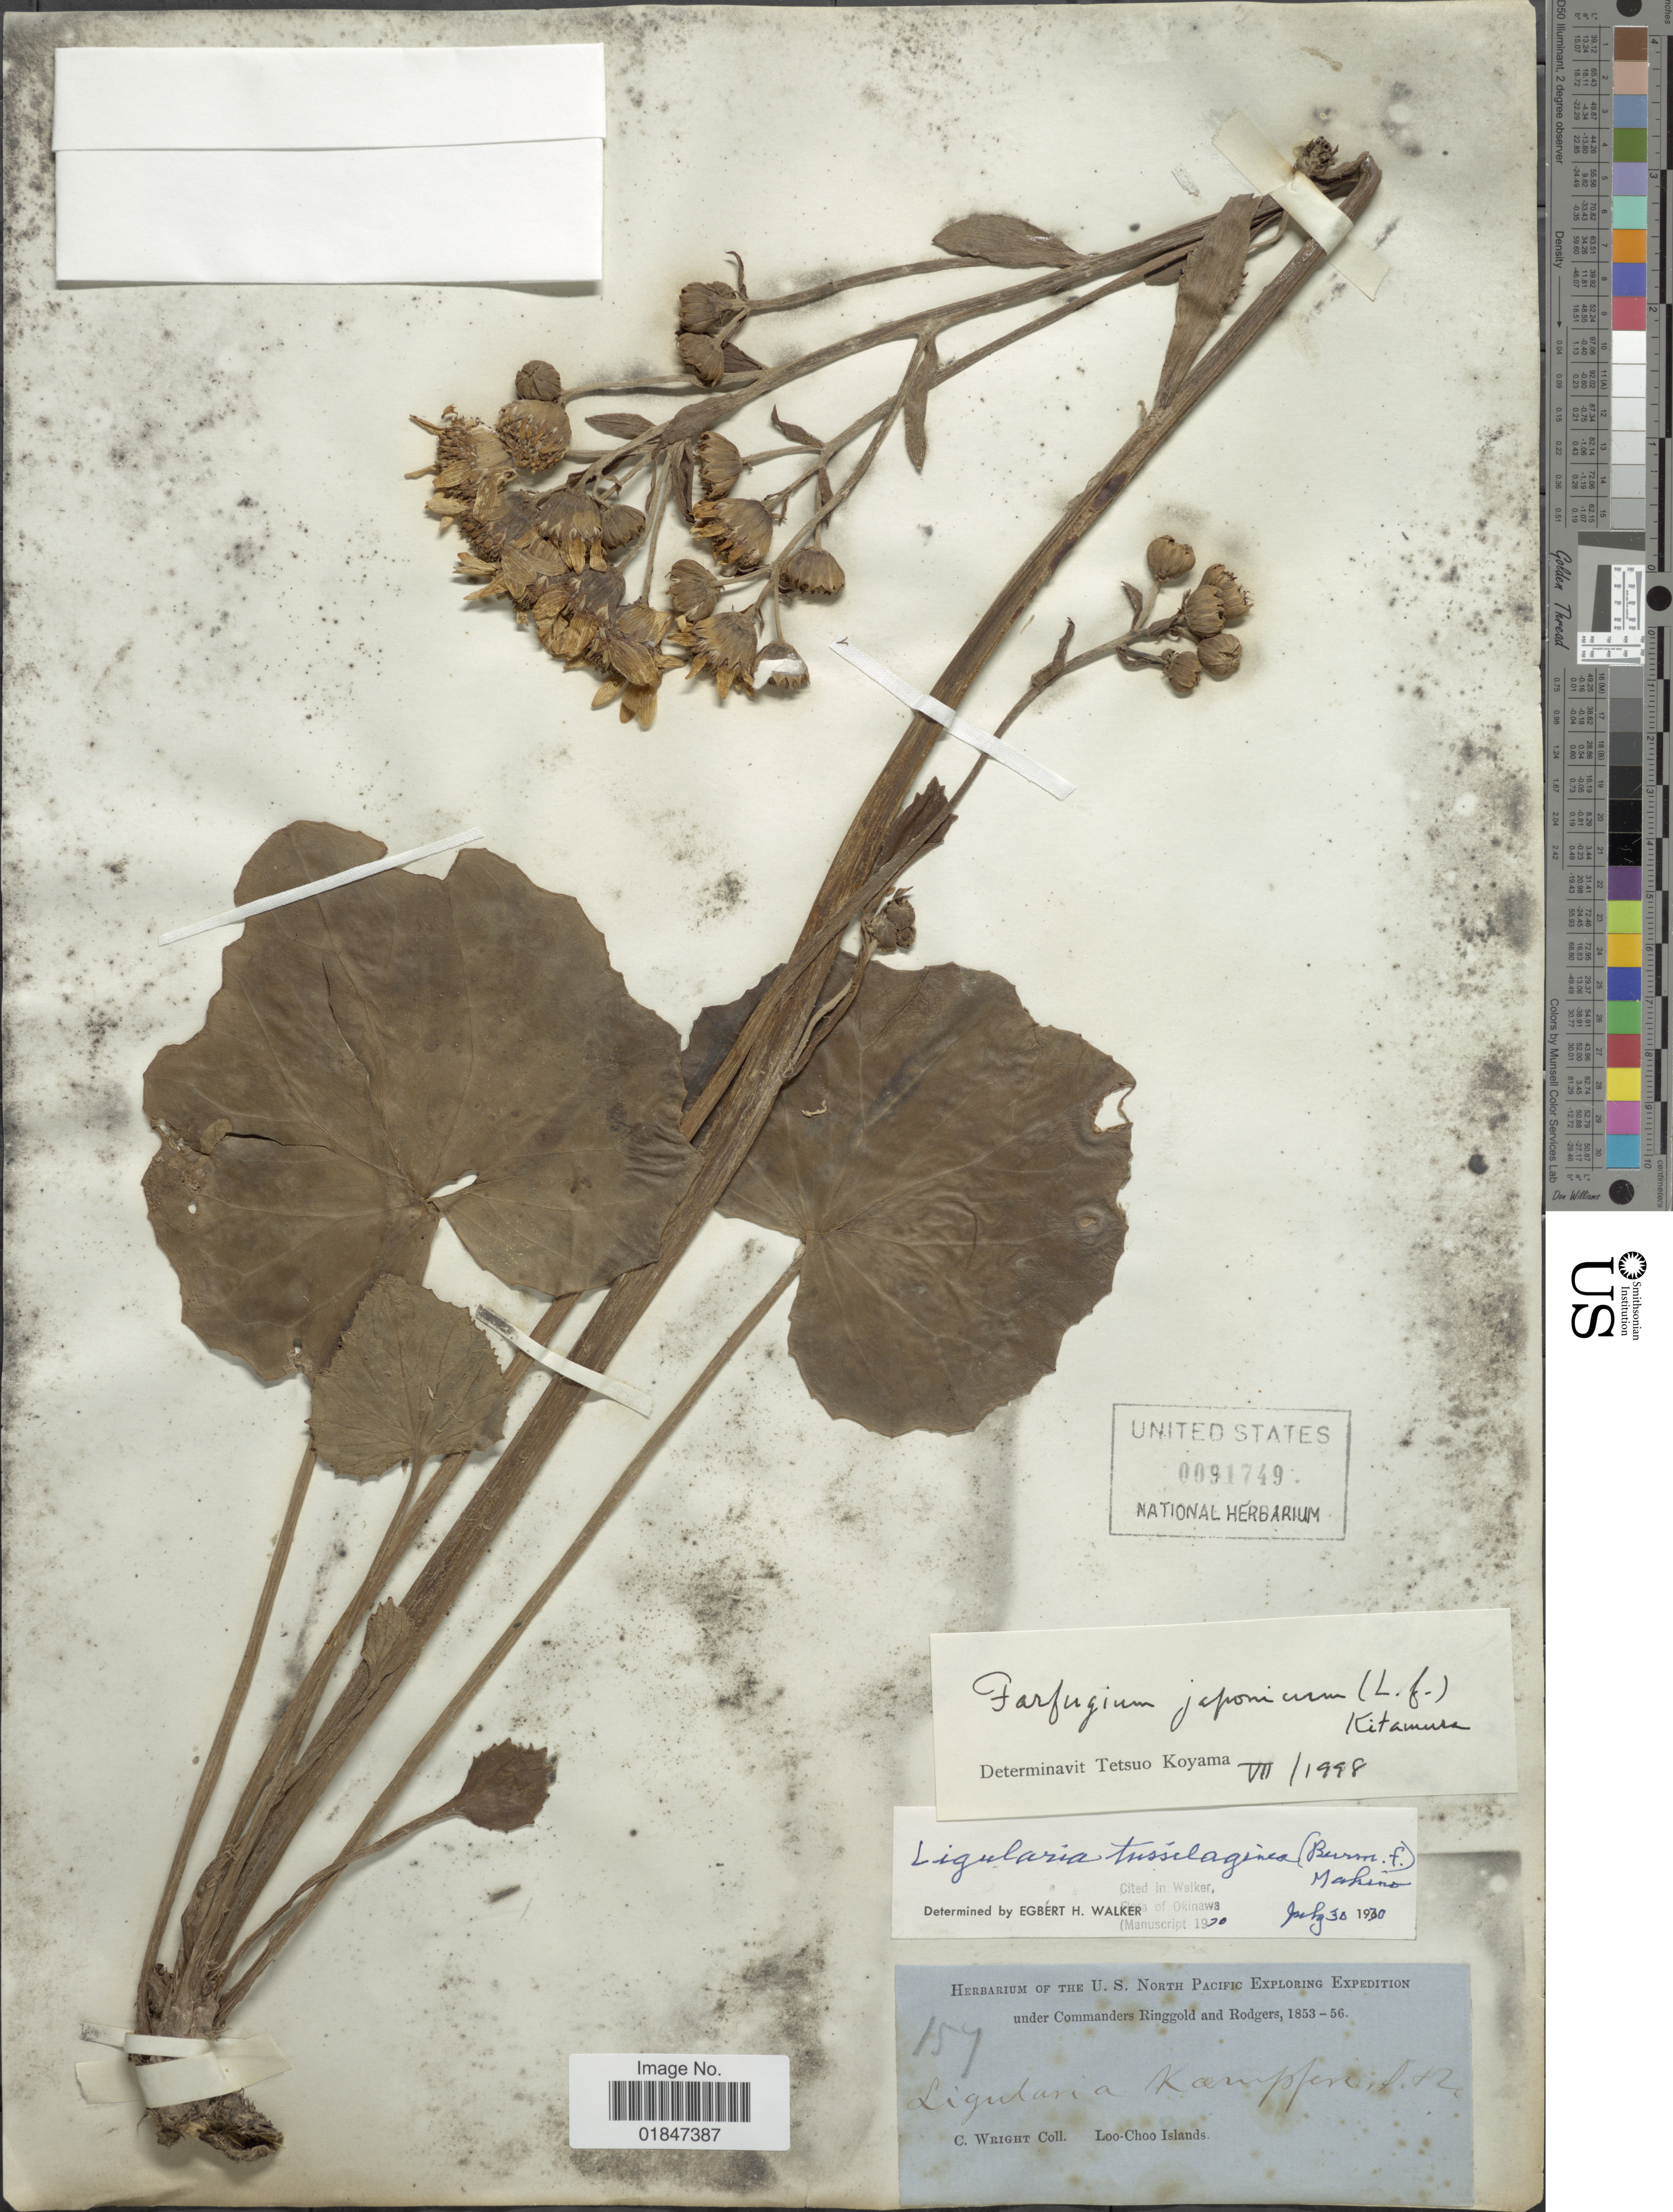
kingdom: Plantae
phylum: Tracheophyta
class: Magnoliopsida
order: Asterales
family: Asteraceae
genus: Farfugium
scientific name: Farfugium japonicum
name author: (L.) Kitam.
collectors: C. Wright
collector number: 157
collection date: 1853/1856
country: Japan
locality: Loo-Choo Islands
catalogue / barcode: US 91749